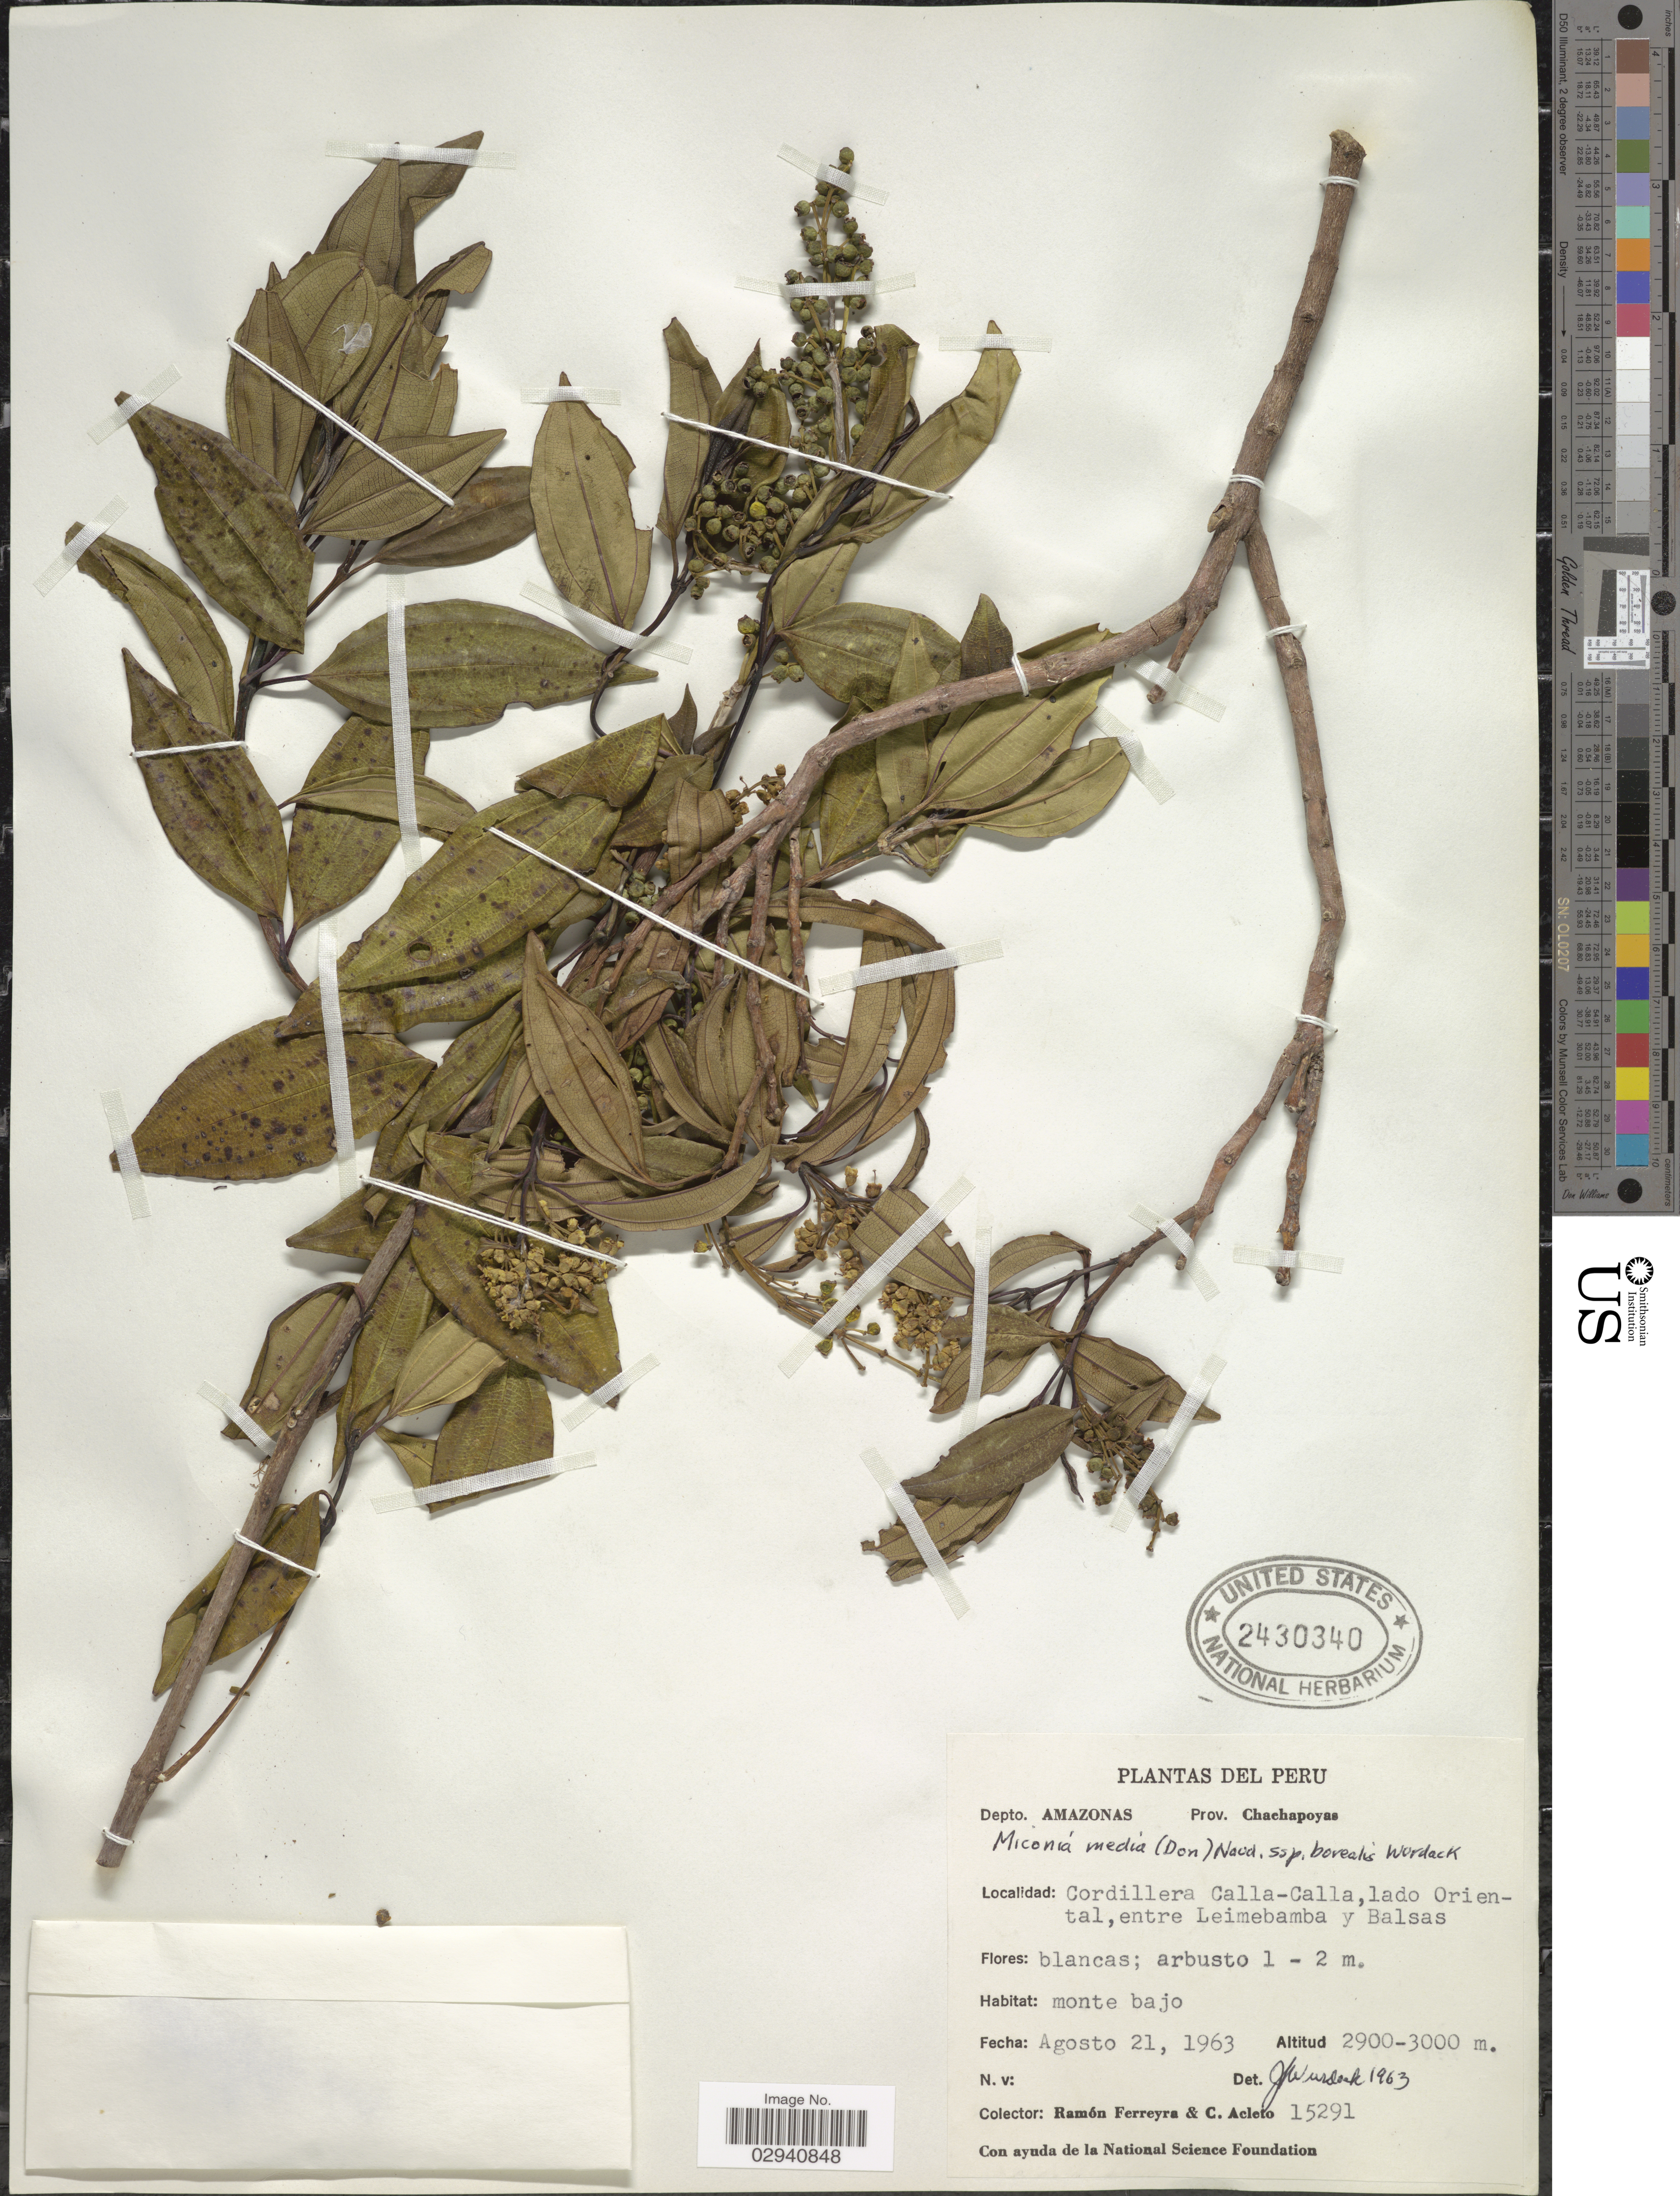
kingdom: Plantae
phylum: Tracheophyta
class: Magnoliopsida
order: Myrtales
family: Melastomataceae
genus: Miconia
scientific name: Miconia media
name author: (D. Don) Naudin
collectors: R. A. Ferreyra & C. Acleto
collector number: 15291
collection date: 1963-08-21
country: Peru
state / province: Amazonas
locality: Depto. Amazonas. Prov. Chachapoyas. Cordilera Calla-Calla, lado Oriental, entre Leimebamba y Balsas.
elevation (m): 2900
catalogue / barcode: US 2430340